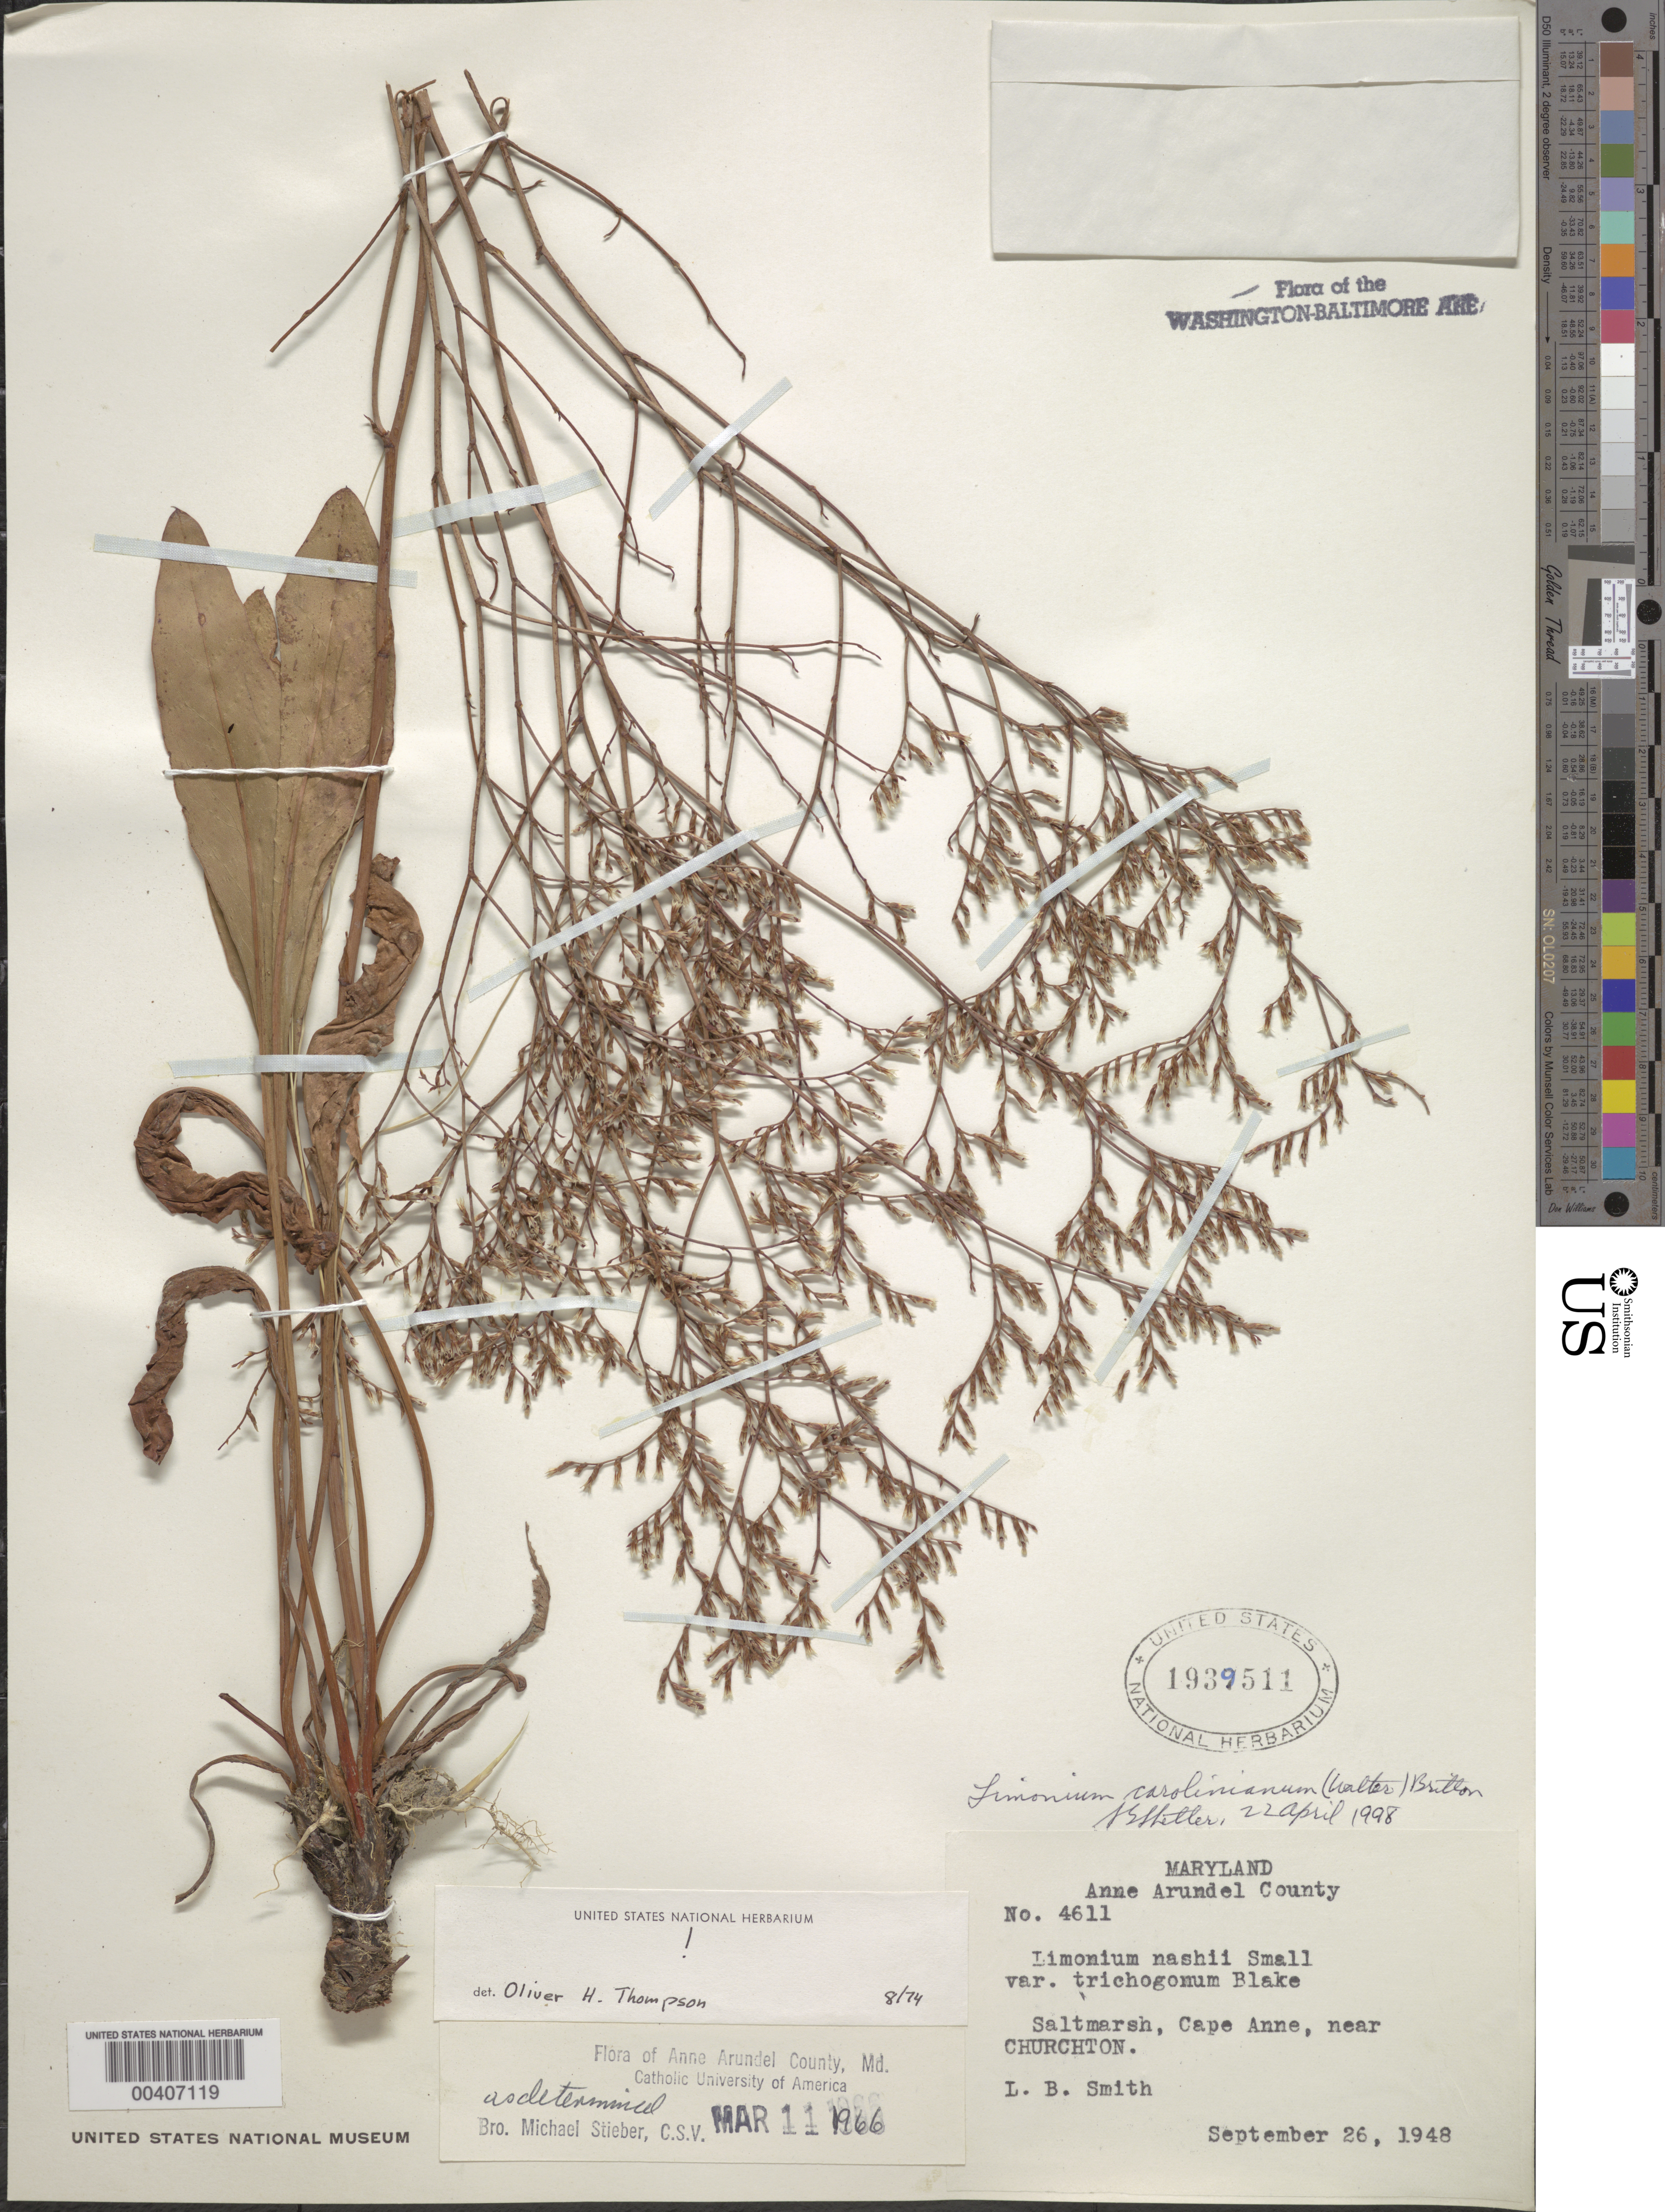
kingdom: Plantae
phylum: Tracheophyta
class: Magnoliopsida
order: Caryophyllales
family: Plumbaginaceae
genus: Limonium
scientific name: Limonium carolinianum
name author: (Walter) Britton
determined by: Shetler, Stanwyn G., (US), NMNH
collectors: L. Smith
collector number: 4611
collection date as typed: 26 Sep 1948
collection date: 1948-09-26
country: United States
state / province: Maryland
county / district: Anne Arundel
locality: Cape Anne, near Churchton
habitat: Saltmarsh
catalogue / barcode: US 1939511